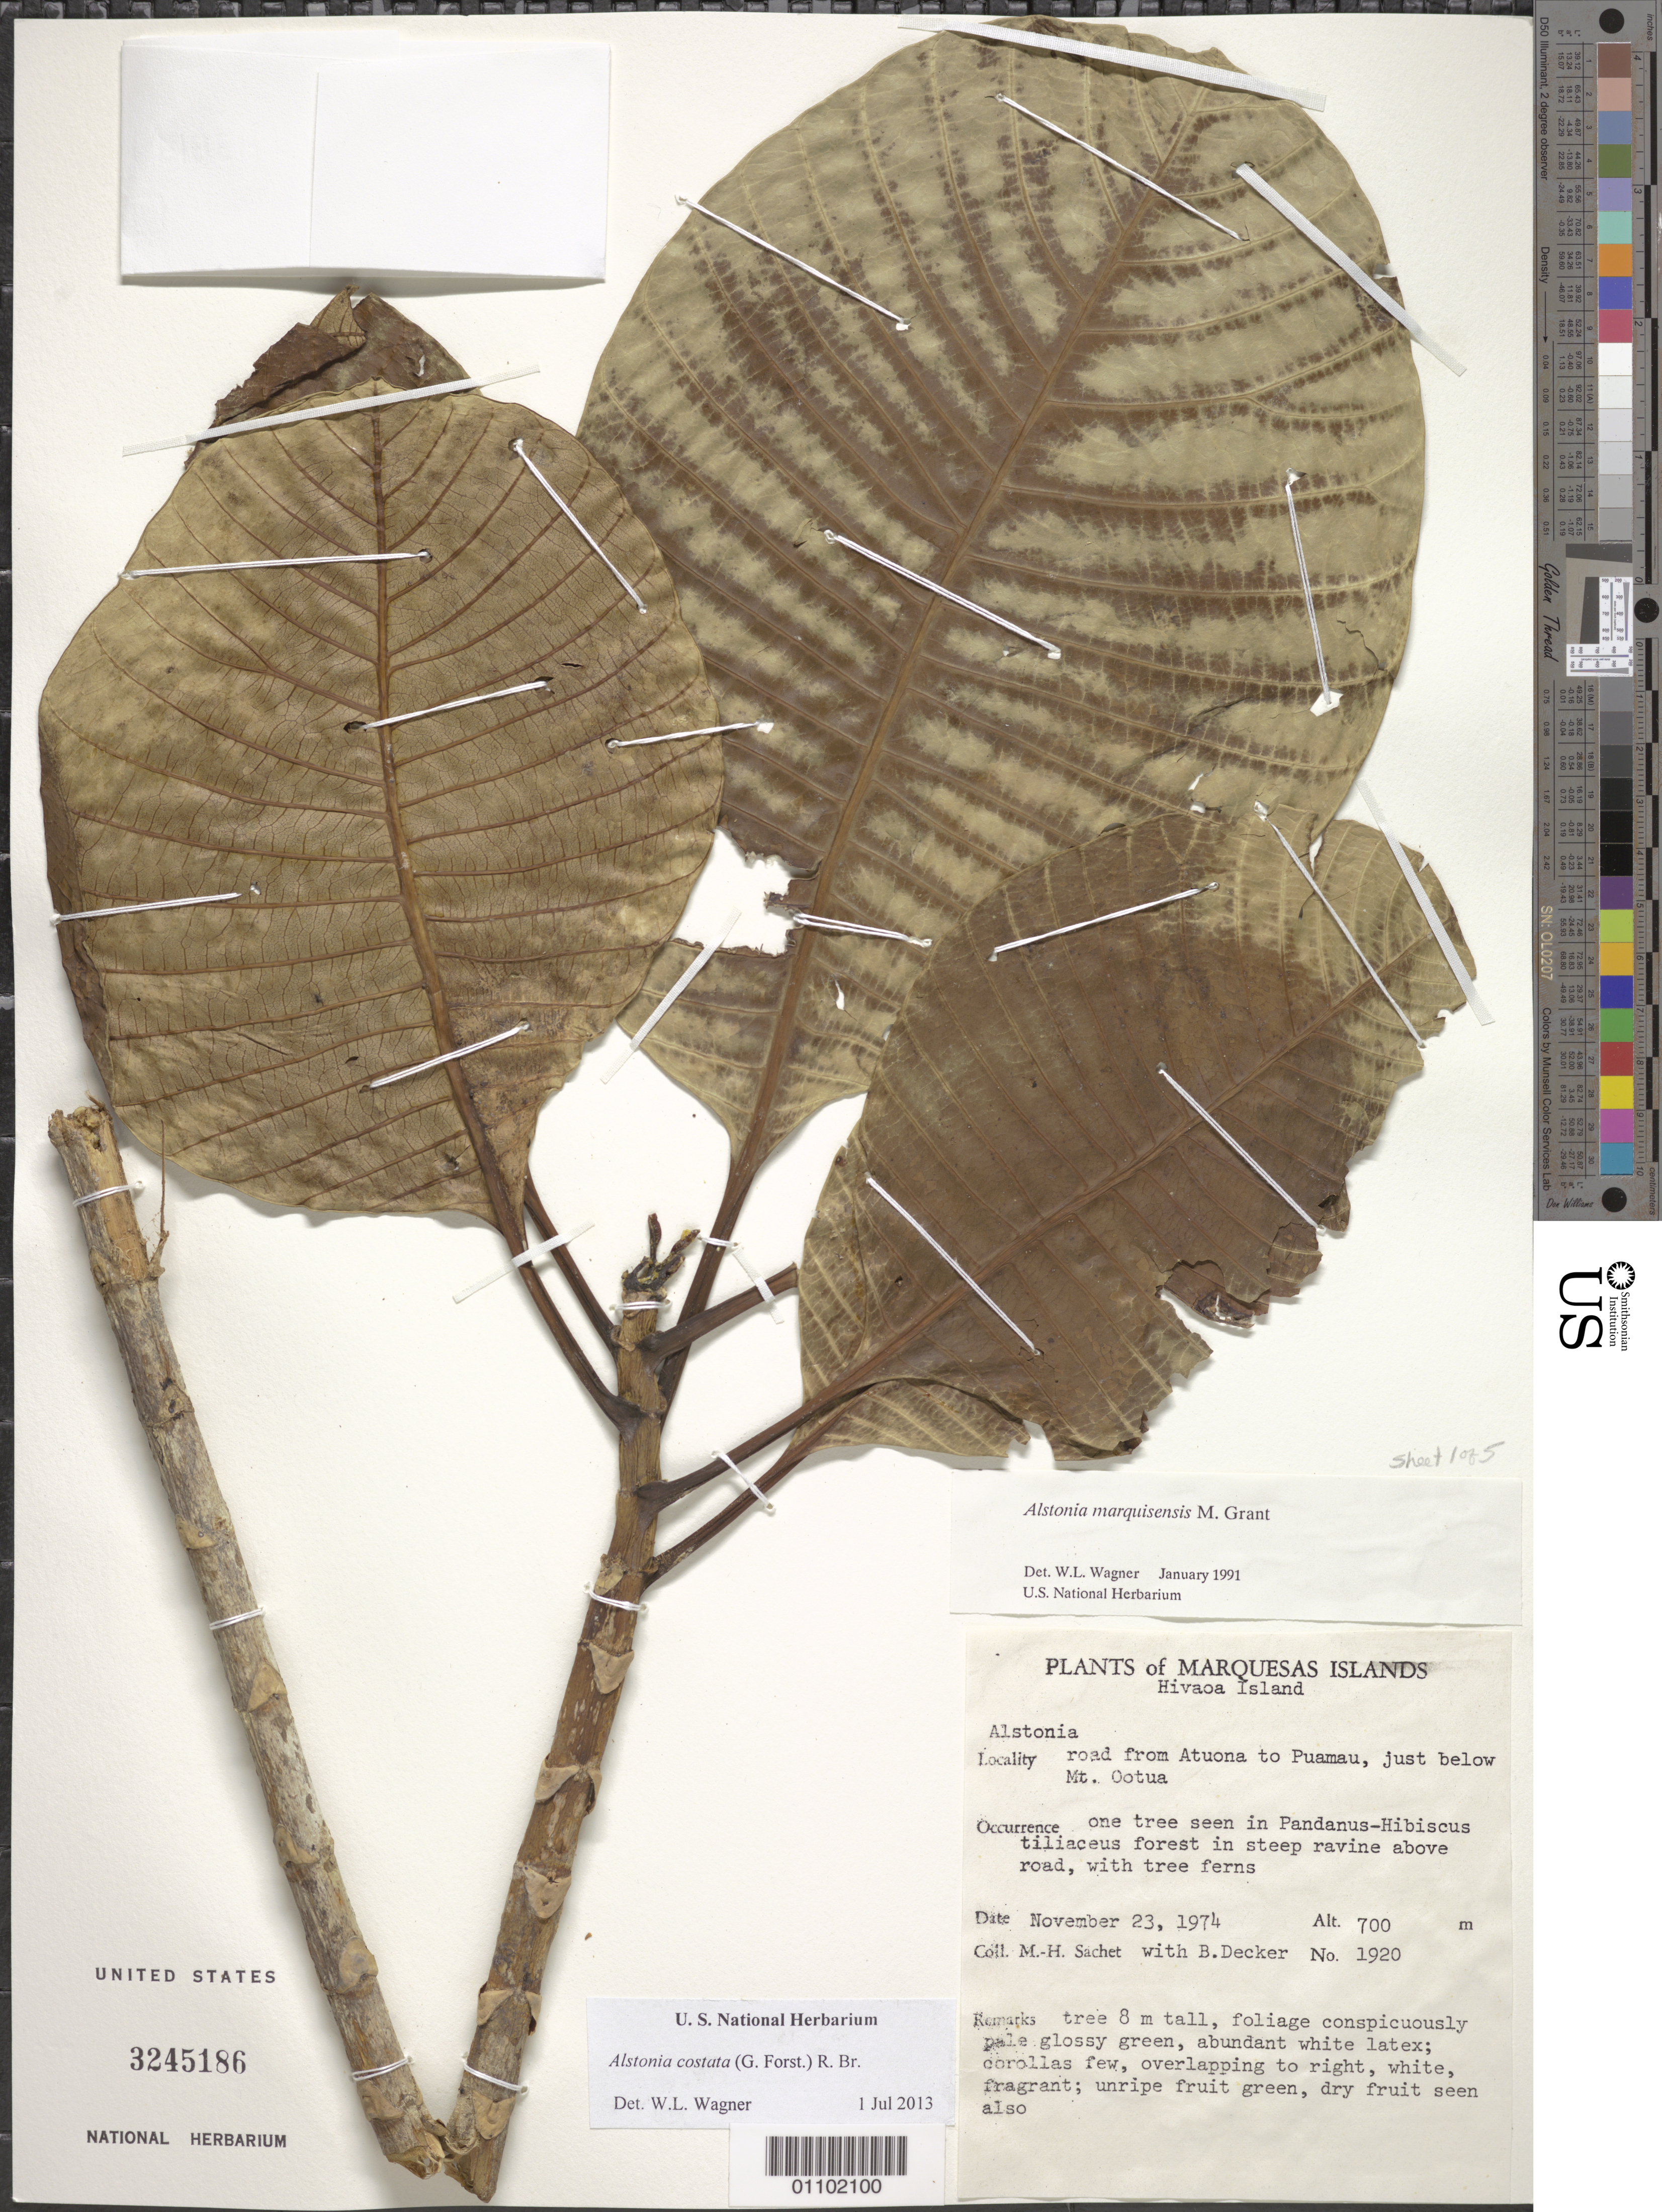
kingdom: Plantae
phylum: Tracheophyta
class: Magnoliopsida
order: Gentianales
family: Apocynaceae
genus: Alstonia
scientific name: Alstonia costata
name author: (G. Forst.) R. Br.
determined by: Lorence, David H., (PTBG), National Tropical Botanical Garden (UNITED STATES)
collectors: M.-H. Sachet & B. G. Decker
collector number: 1920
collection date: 1974-11-23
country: French Polynesia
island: Hiva Oa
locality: road from Atuona to Puamau, just below Mt. Ootua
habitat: One tree seen in Pandanus-Hibiscus tiliaceus forest in steep ravine above road, with tree ferns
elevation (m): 700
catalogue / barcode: US 3245186